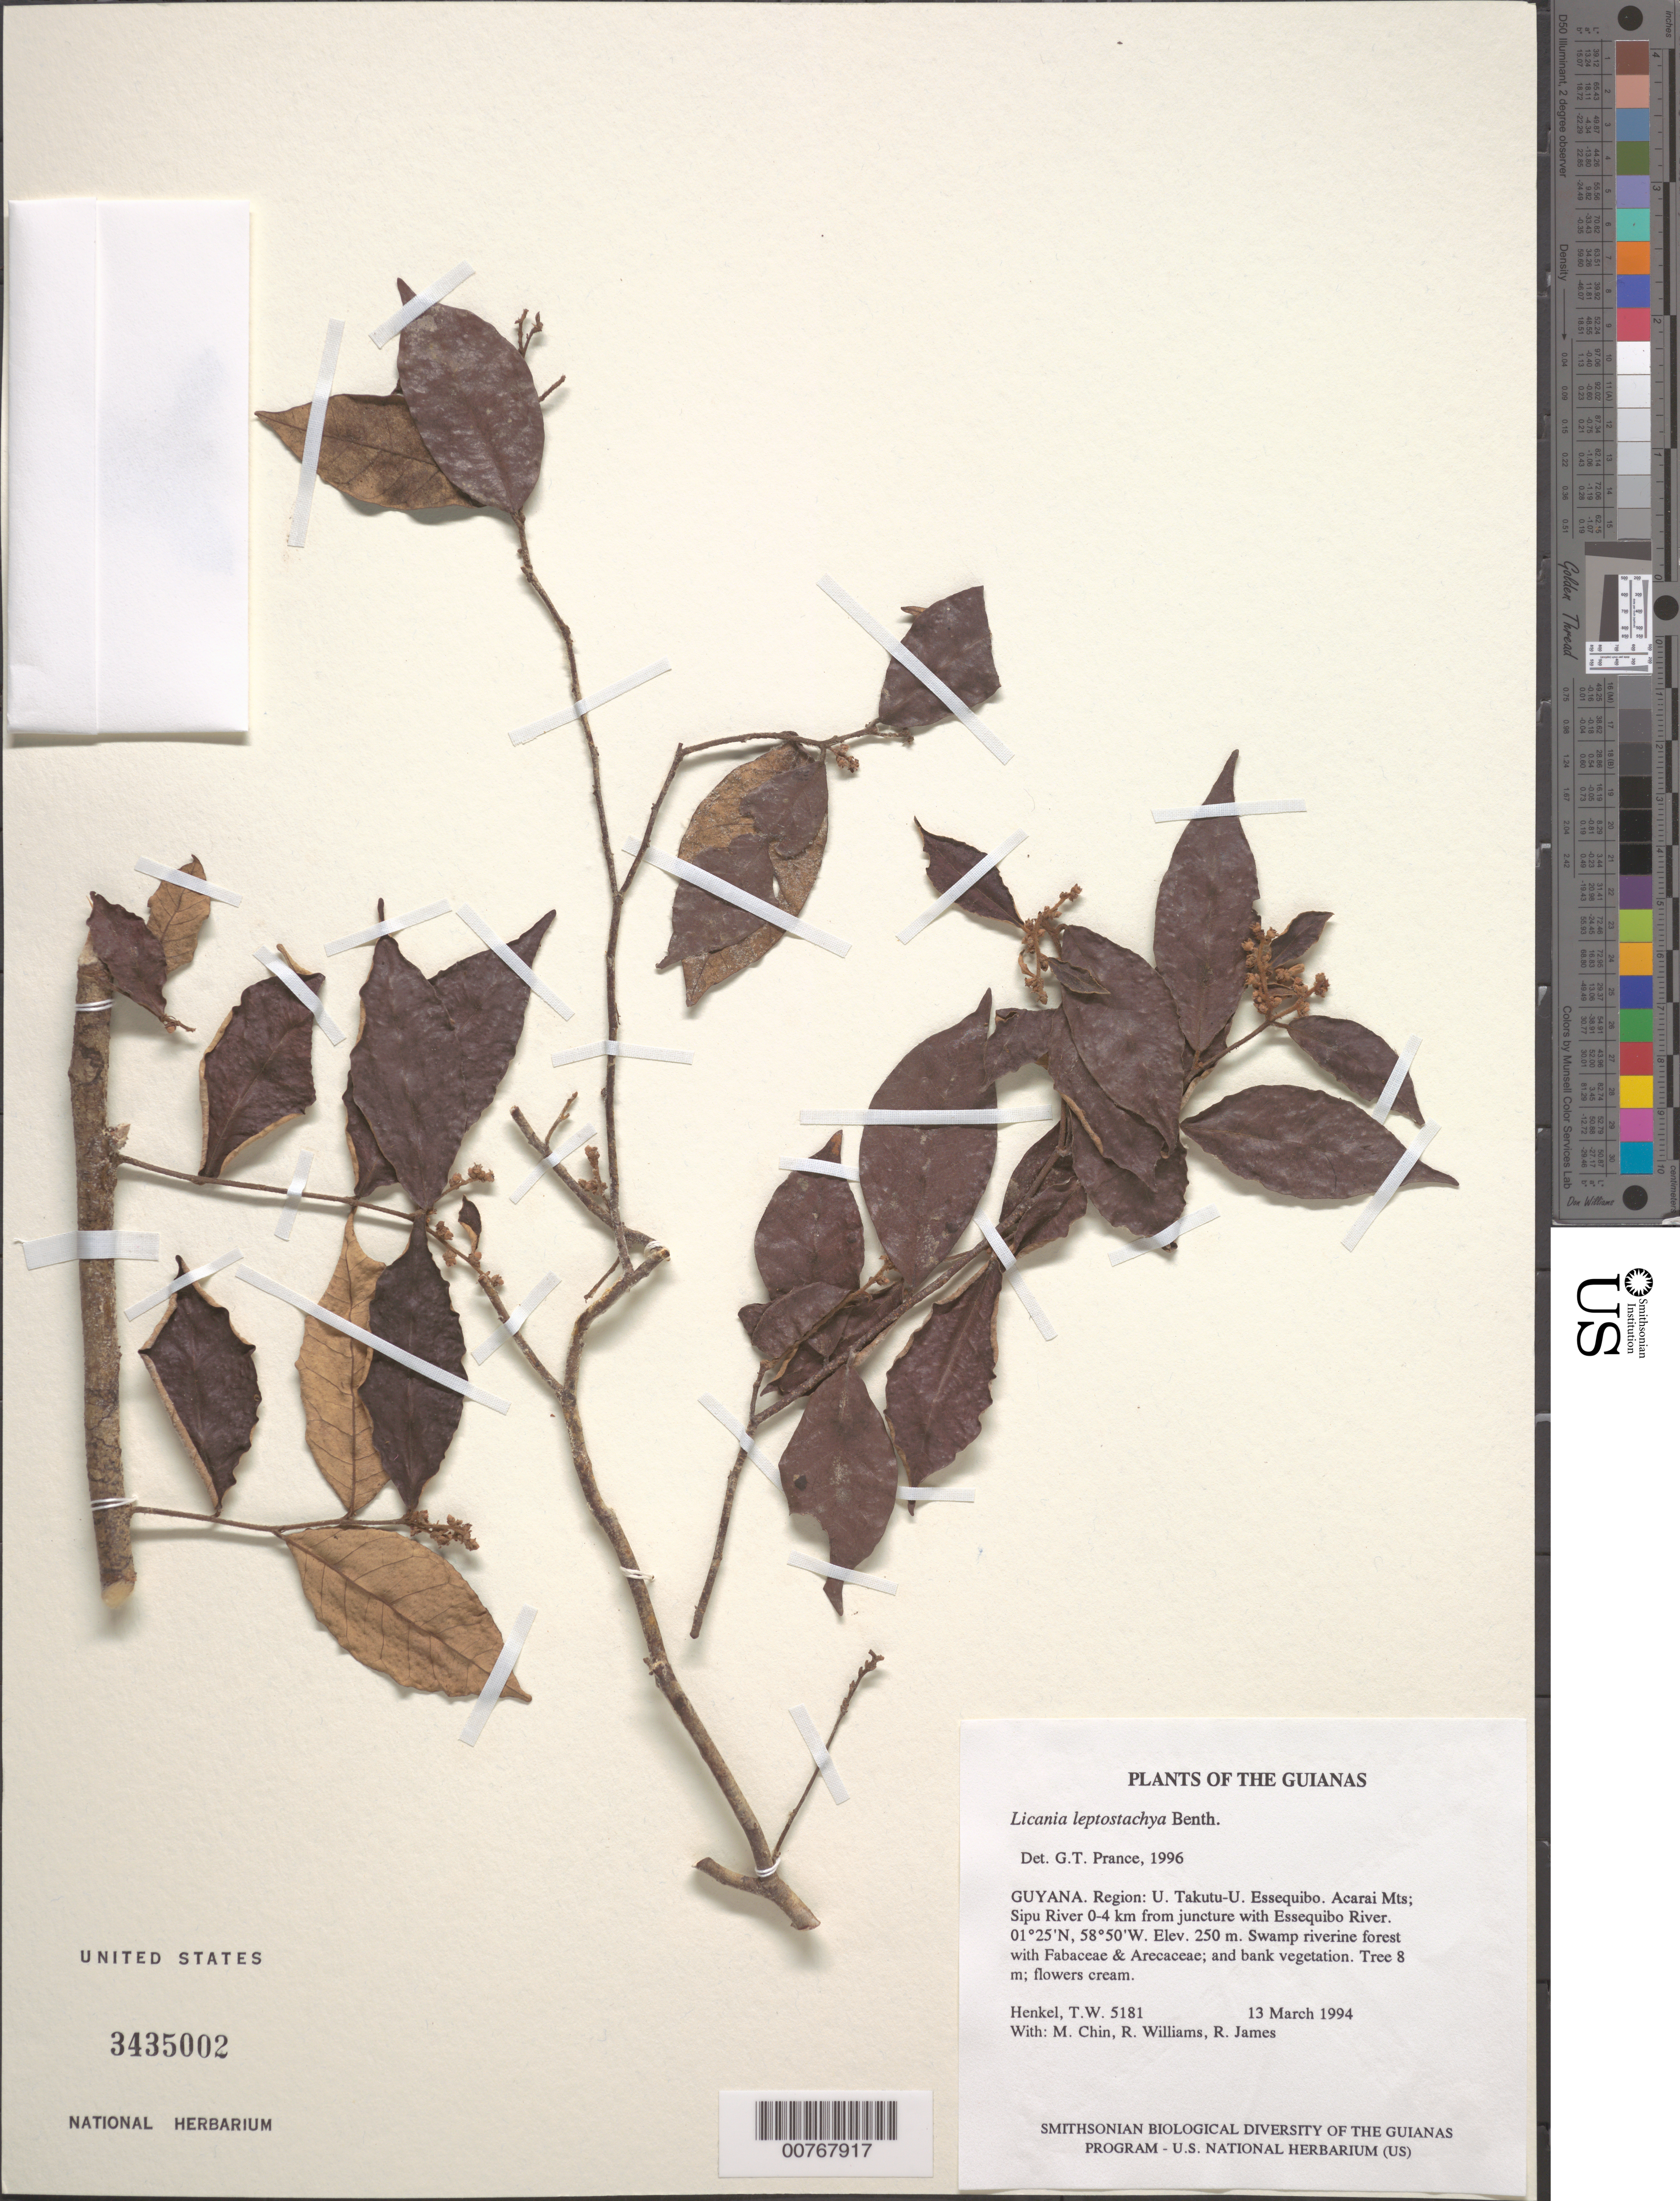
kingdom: Plantae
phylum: Tracheophyta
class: Magnoliopsida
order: Malpighiales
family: Chrysobalanaceae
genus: Licania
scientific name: Licania leptostachya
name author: Benth.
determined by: Prance, G. T.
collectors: T. Henkel, M. Chin, R. Williams & R. James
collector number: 5181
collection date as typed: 13 March 1994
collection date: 1994-03-13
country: Guyana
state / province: U. Takutu-U. Essequibo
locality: Acarai Mts; Sipu River 0-4 km from juncture with Essequibo River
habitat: Swamp riverine forest with Fabaceae & Arecaceae; and bank vegetation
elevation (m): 250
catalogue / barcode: US 3435002